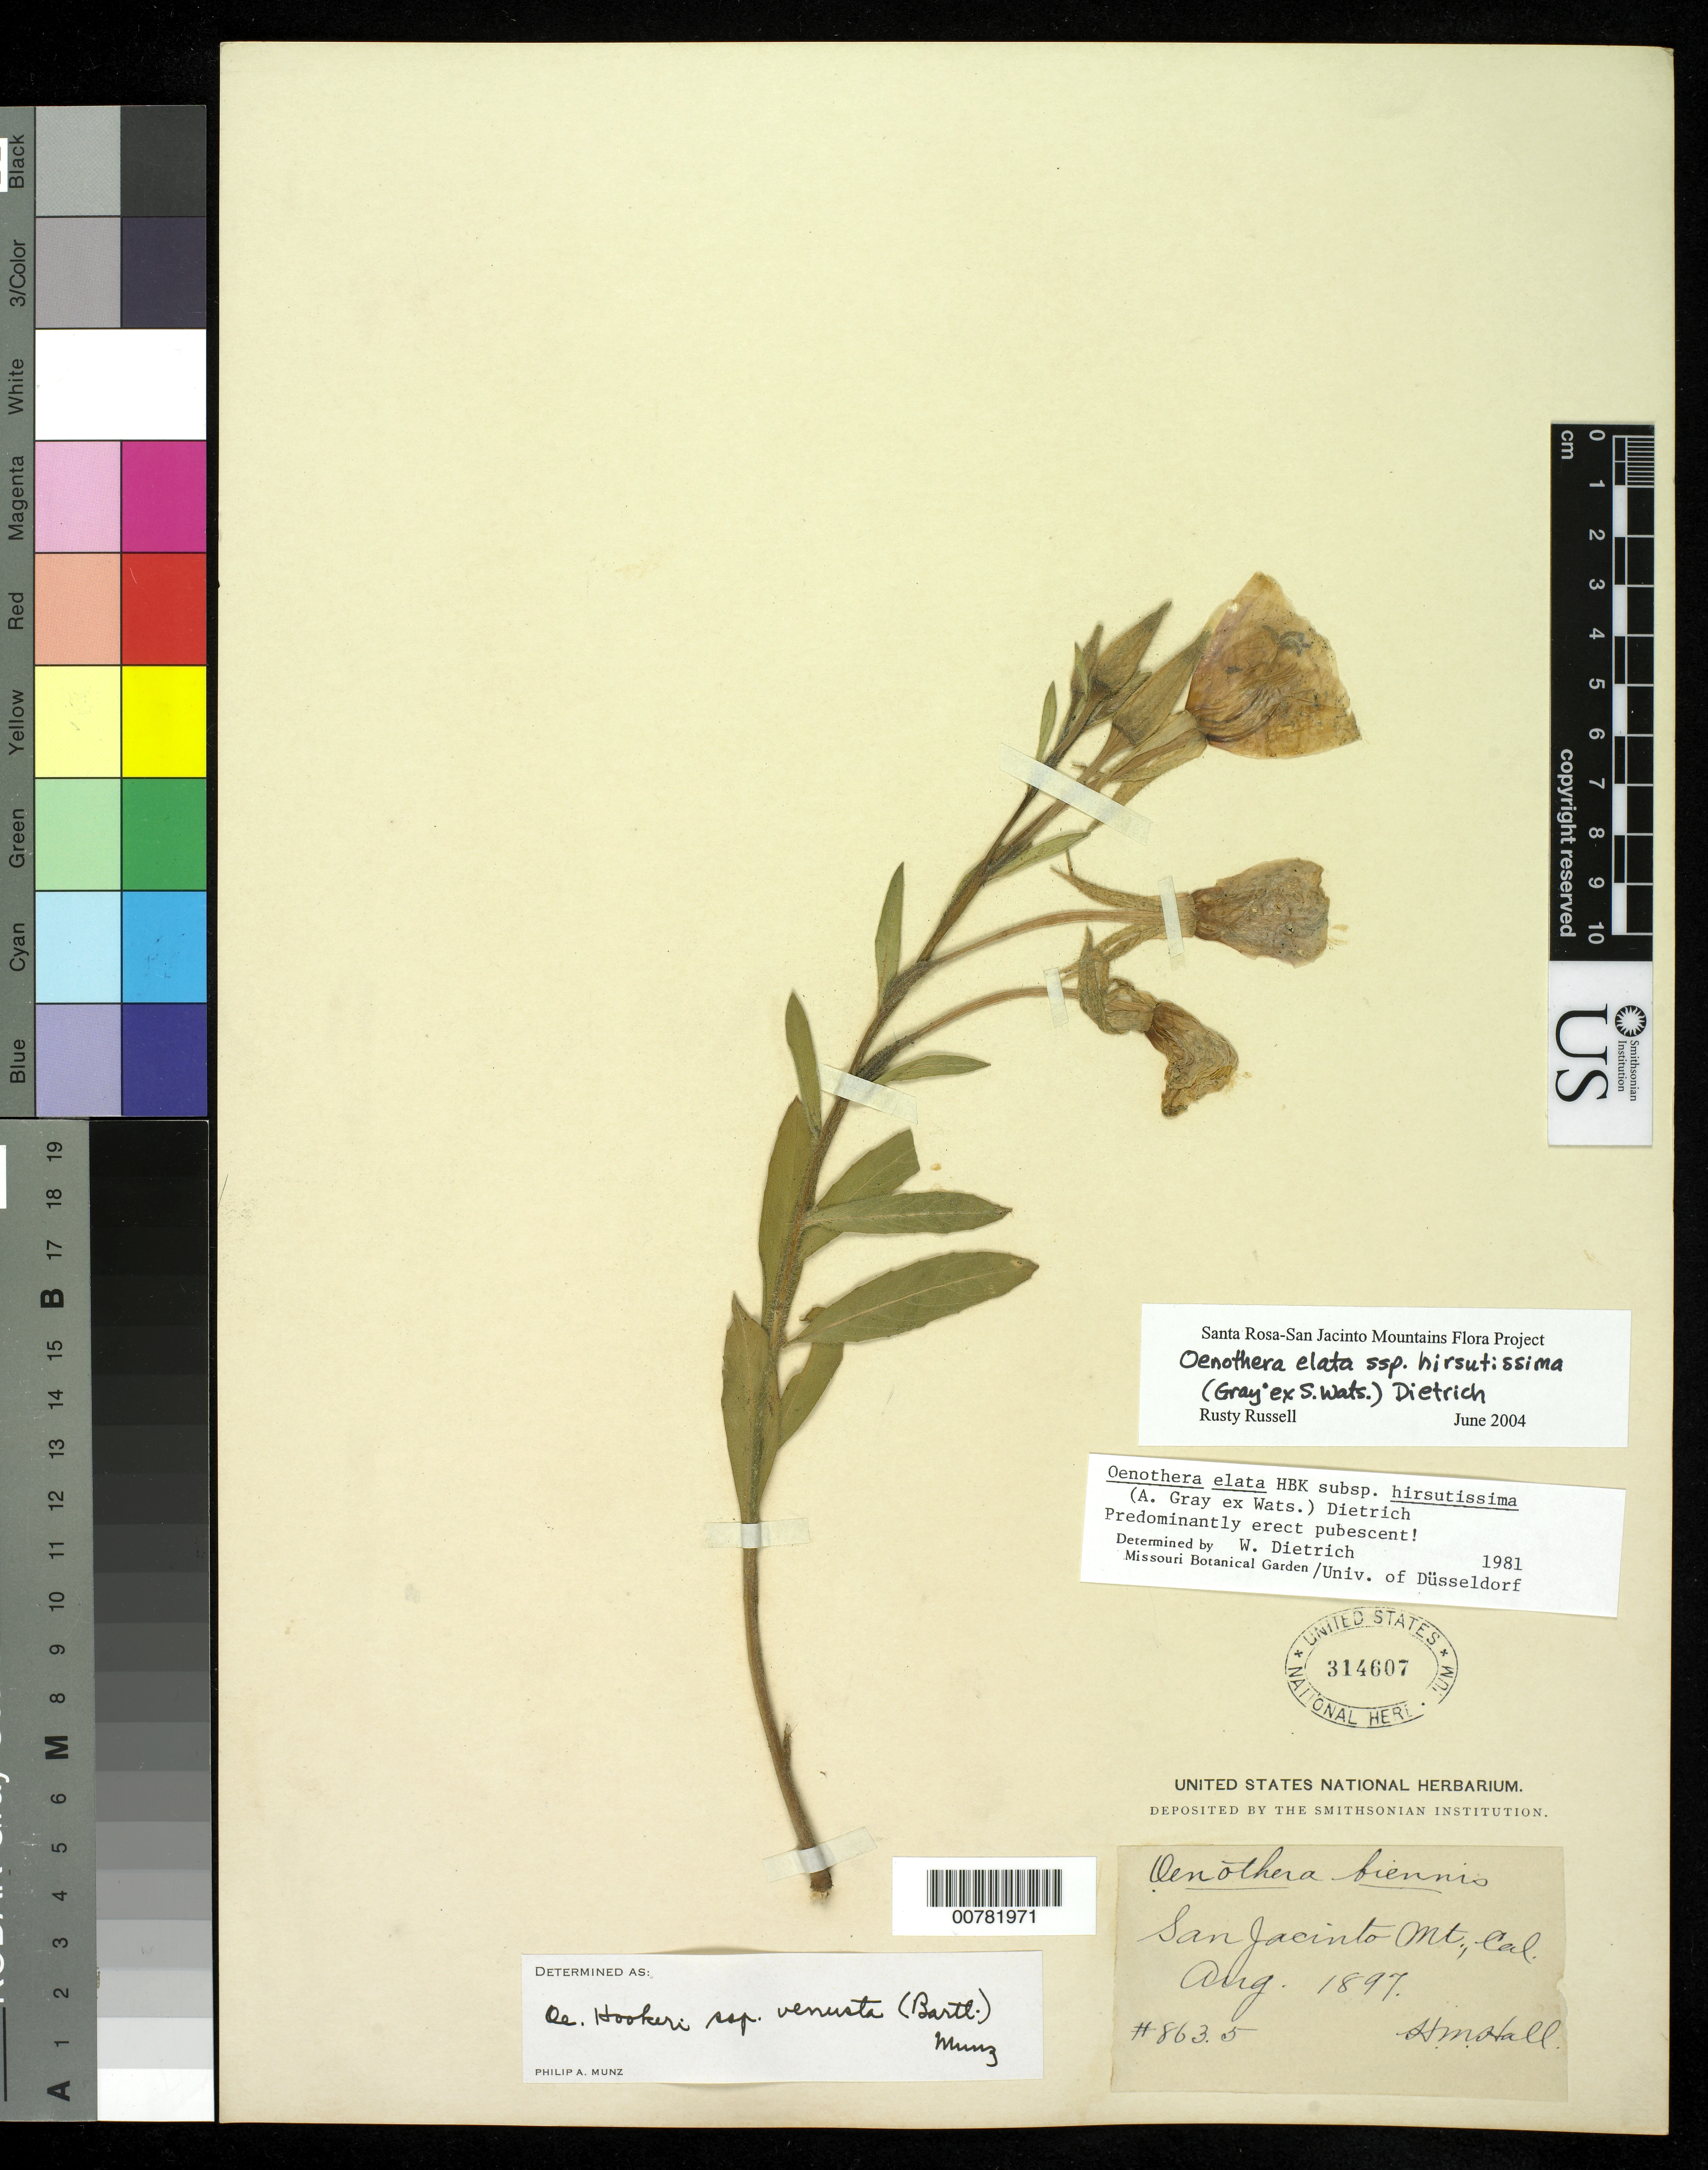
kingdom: Plantae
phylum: Tracheophyta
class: Magnoliopsida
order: Myrtales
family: Onagraceae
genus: Oenothera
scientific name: Oenothera elata subsp. hirsutissima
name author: (A. Gray ex S. Watson) W. Dietr.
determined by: Russell, R.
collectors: H. M. Hall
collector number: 8635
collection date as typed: Aug 1897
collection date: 1897-08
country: United States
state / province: California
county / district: Riverside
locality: San Jacinto Mts.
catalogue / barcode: US 314607